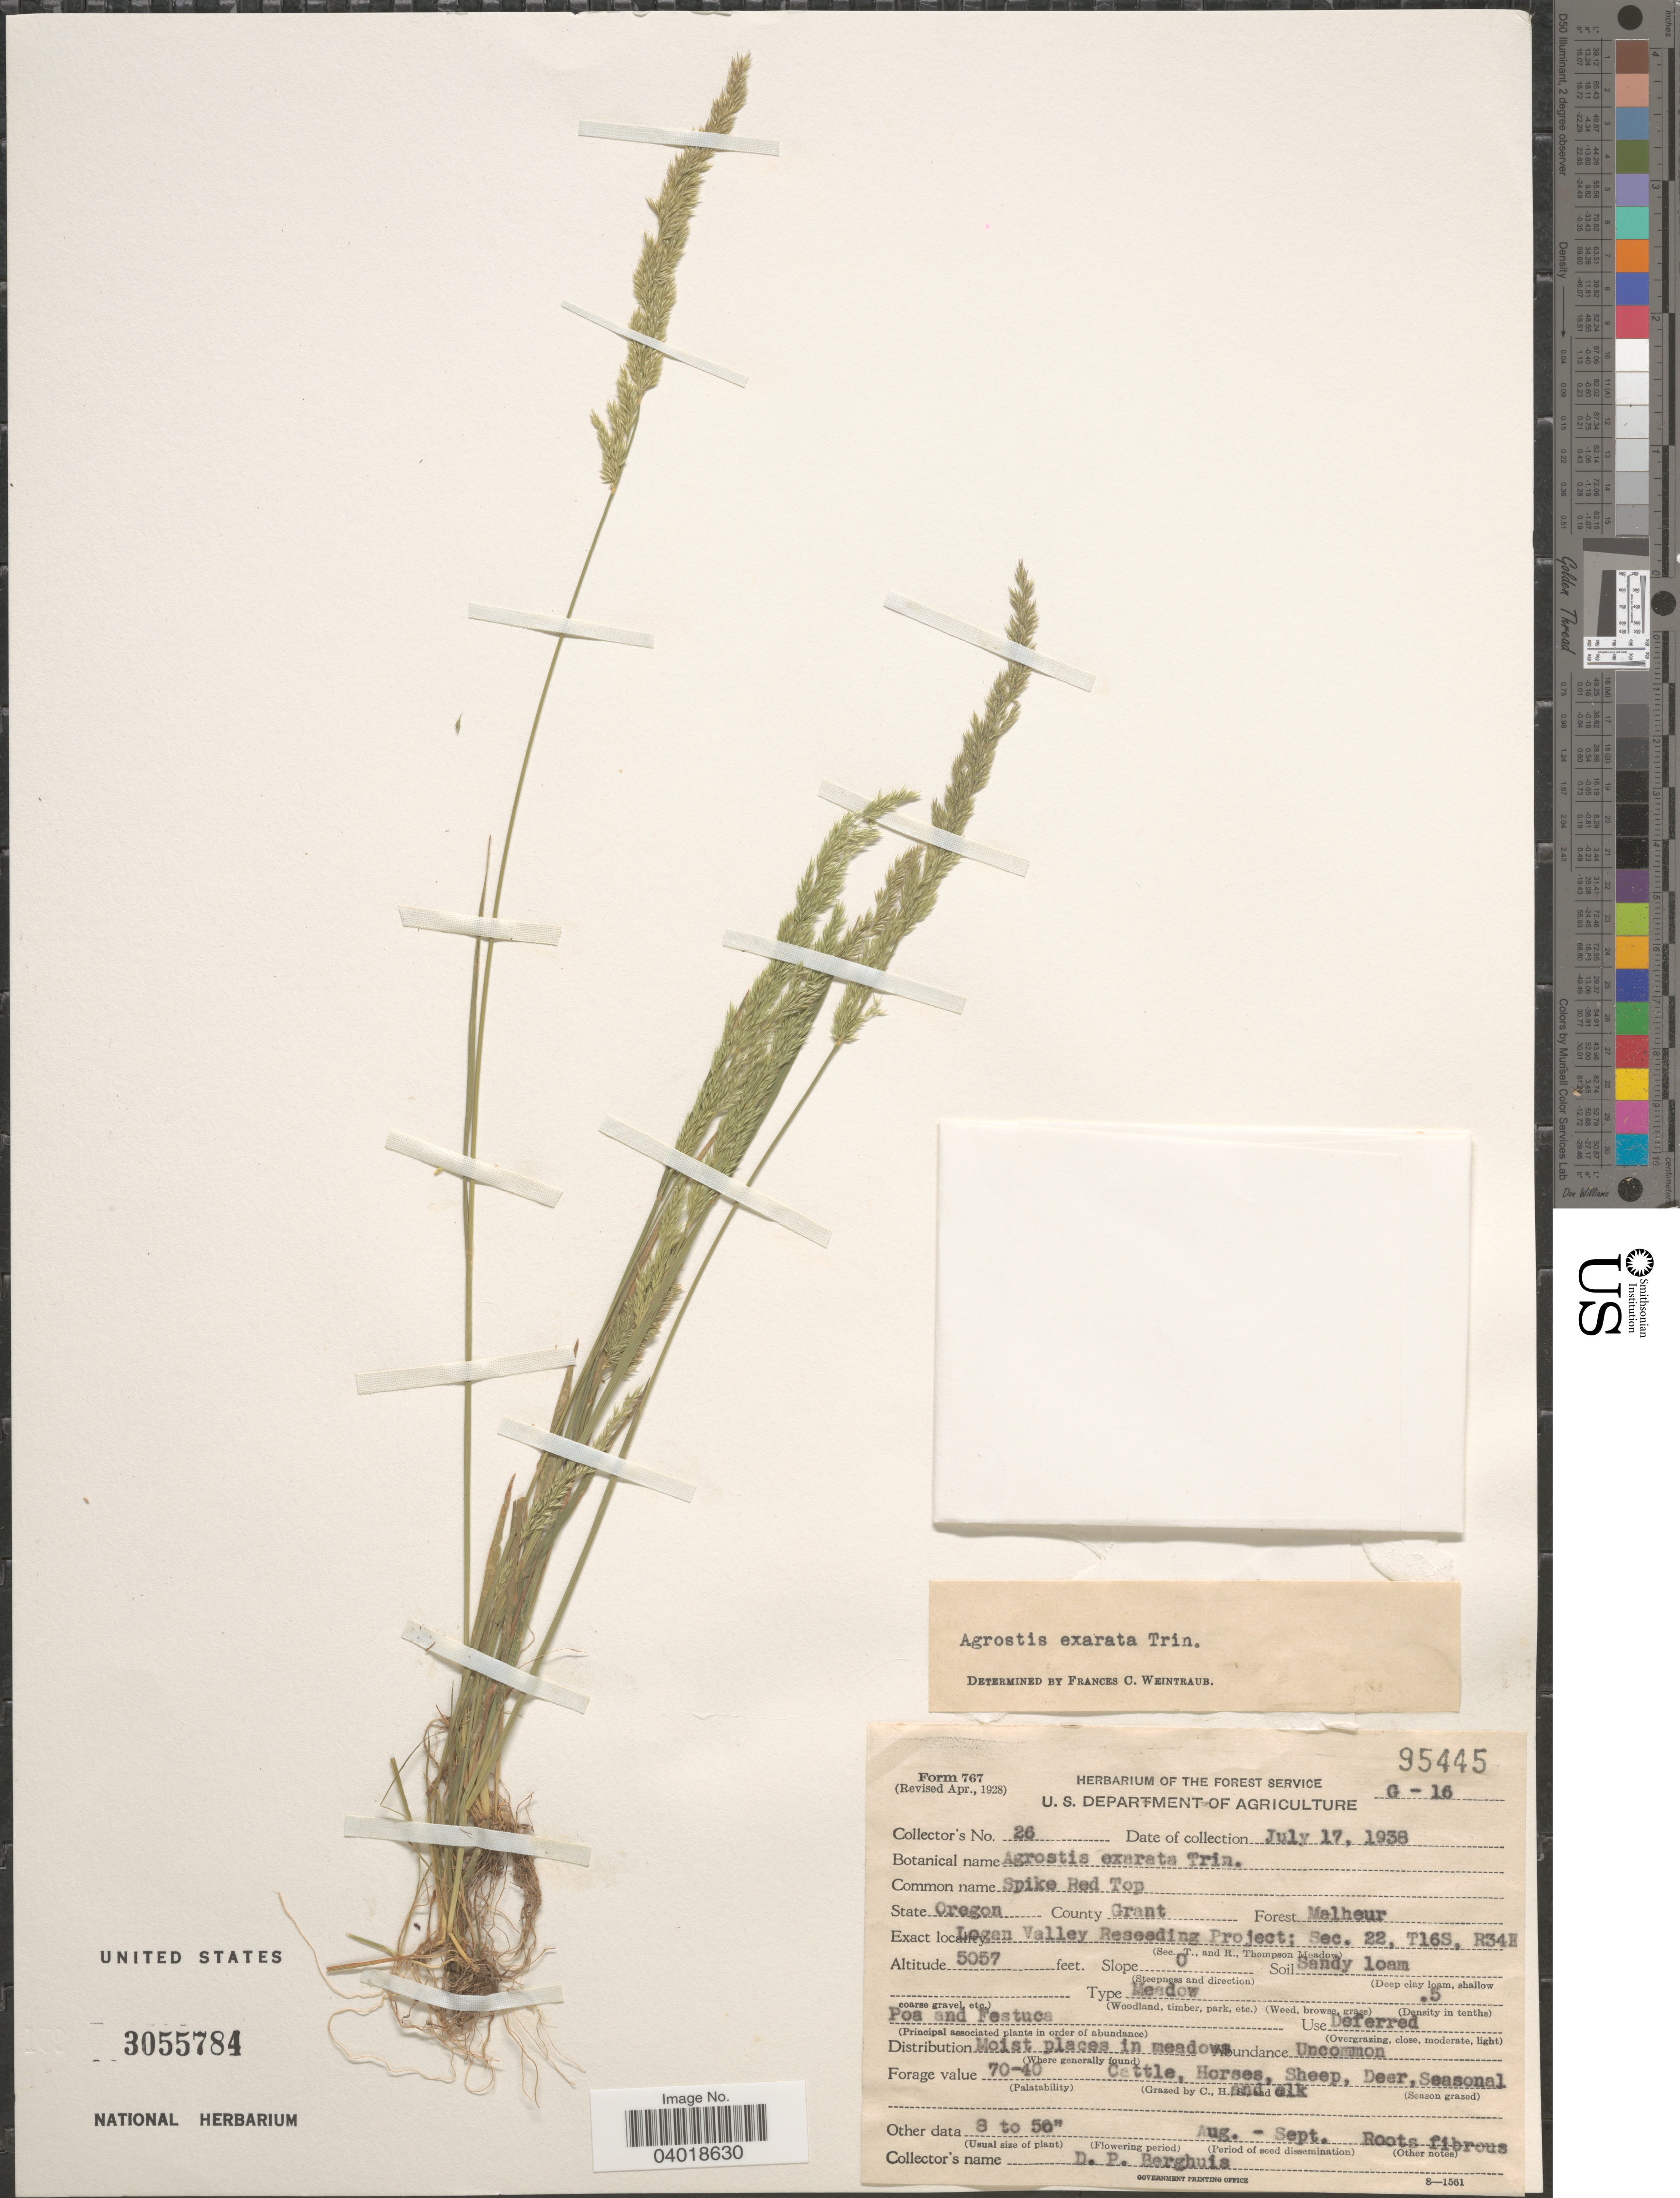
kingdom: Plantae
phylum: Tracheophyta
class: Liliopsida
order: Poales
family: Poaceae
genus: Agrostis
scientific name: Agrostis exarata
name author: Trin.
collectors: D. Berghuis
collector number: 26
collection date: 1938-07-17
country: United States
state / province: Oregon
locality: County Grant. Forest Malheur. Logan Valley Reseeding Project; Sec. 22, T16S, R34E.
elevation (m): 1541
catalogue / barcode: US 3055784